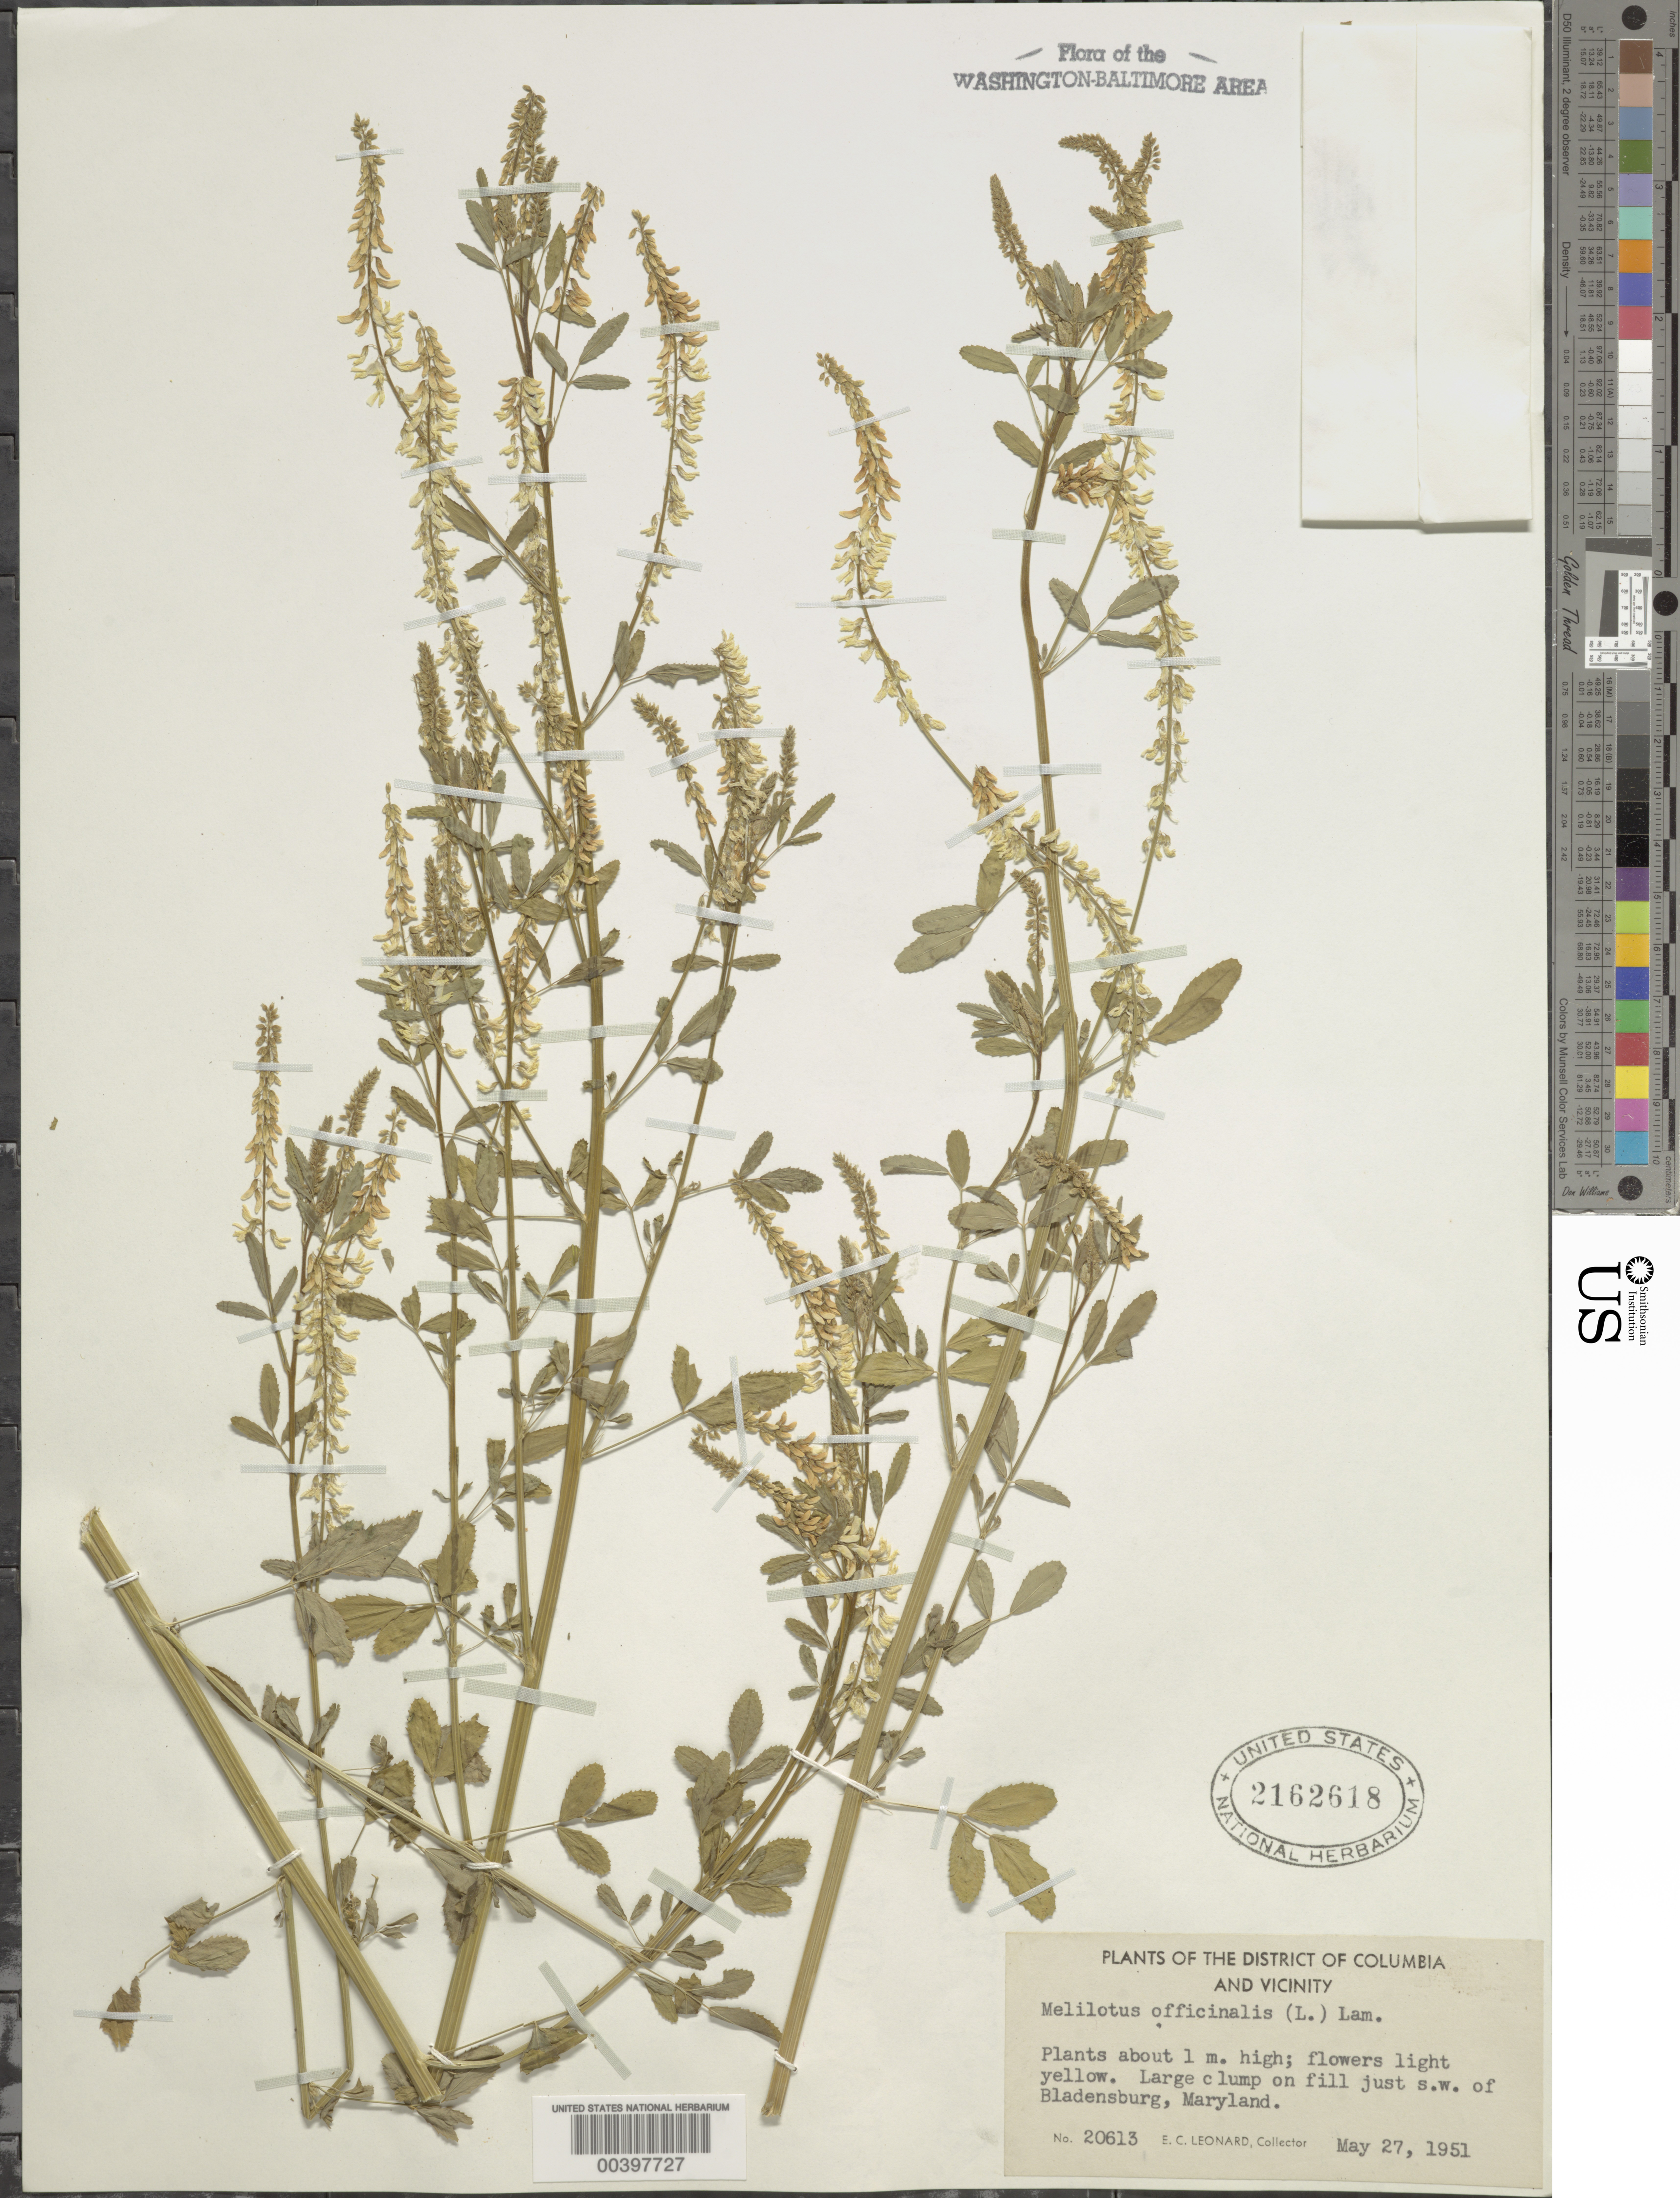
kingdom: Plantae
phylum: Tracheophyta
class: Magnoliopsida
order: Fabales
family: Fabaceae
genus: Melilotus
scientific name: Melilotus officinalis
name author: (L.) Lam.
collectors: E. C. Leonard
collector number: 20613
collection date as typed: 27 May 1951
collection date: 1951-05-27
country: United States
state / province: Maryland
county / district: Prince George's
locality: Southwest of Bladensburg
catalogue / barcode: US 2162618